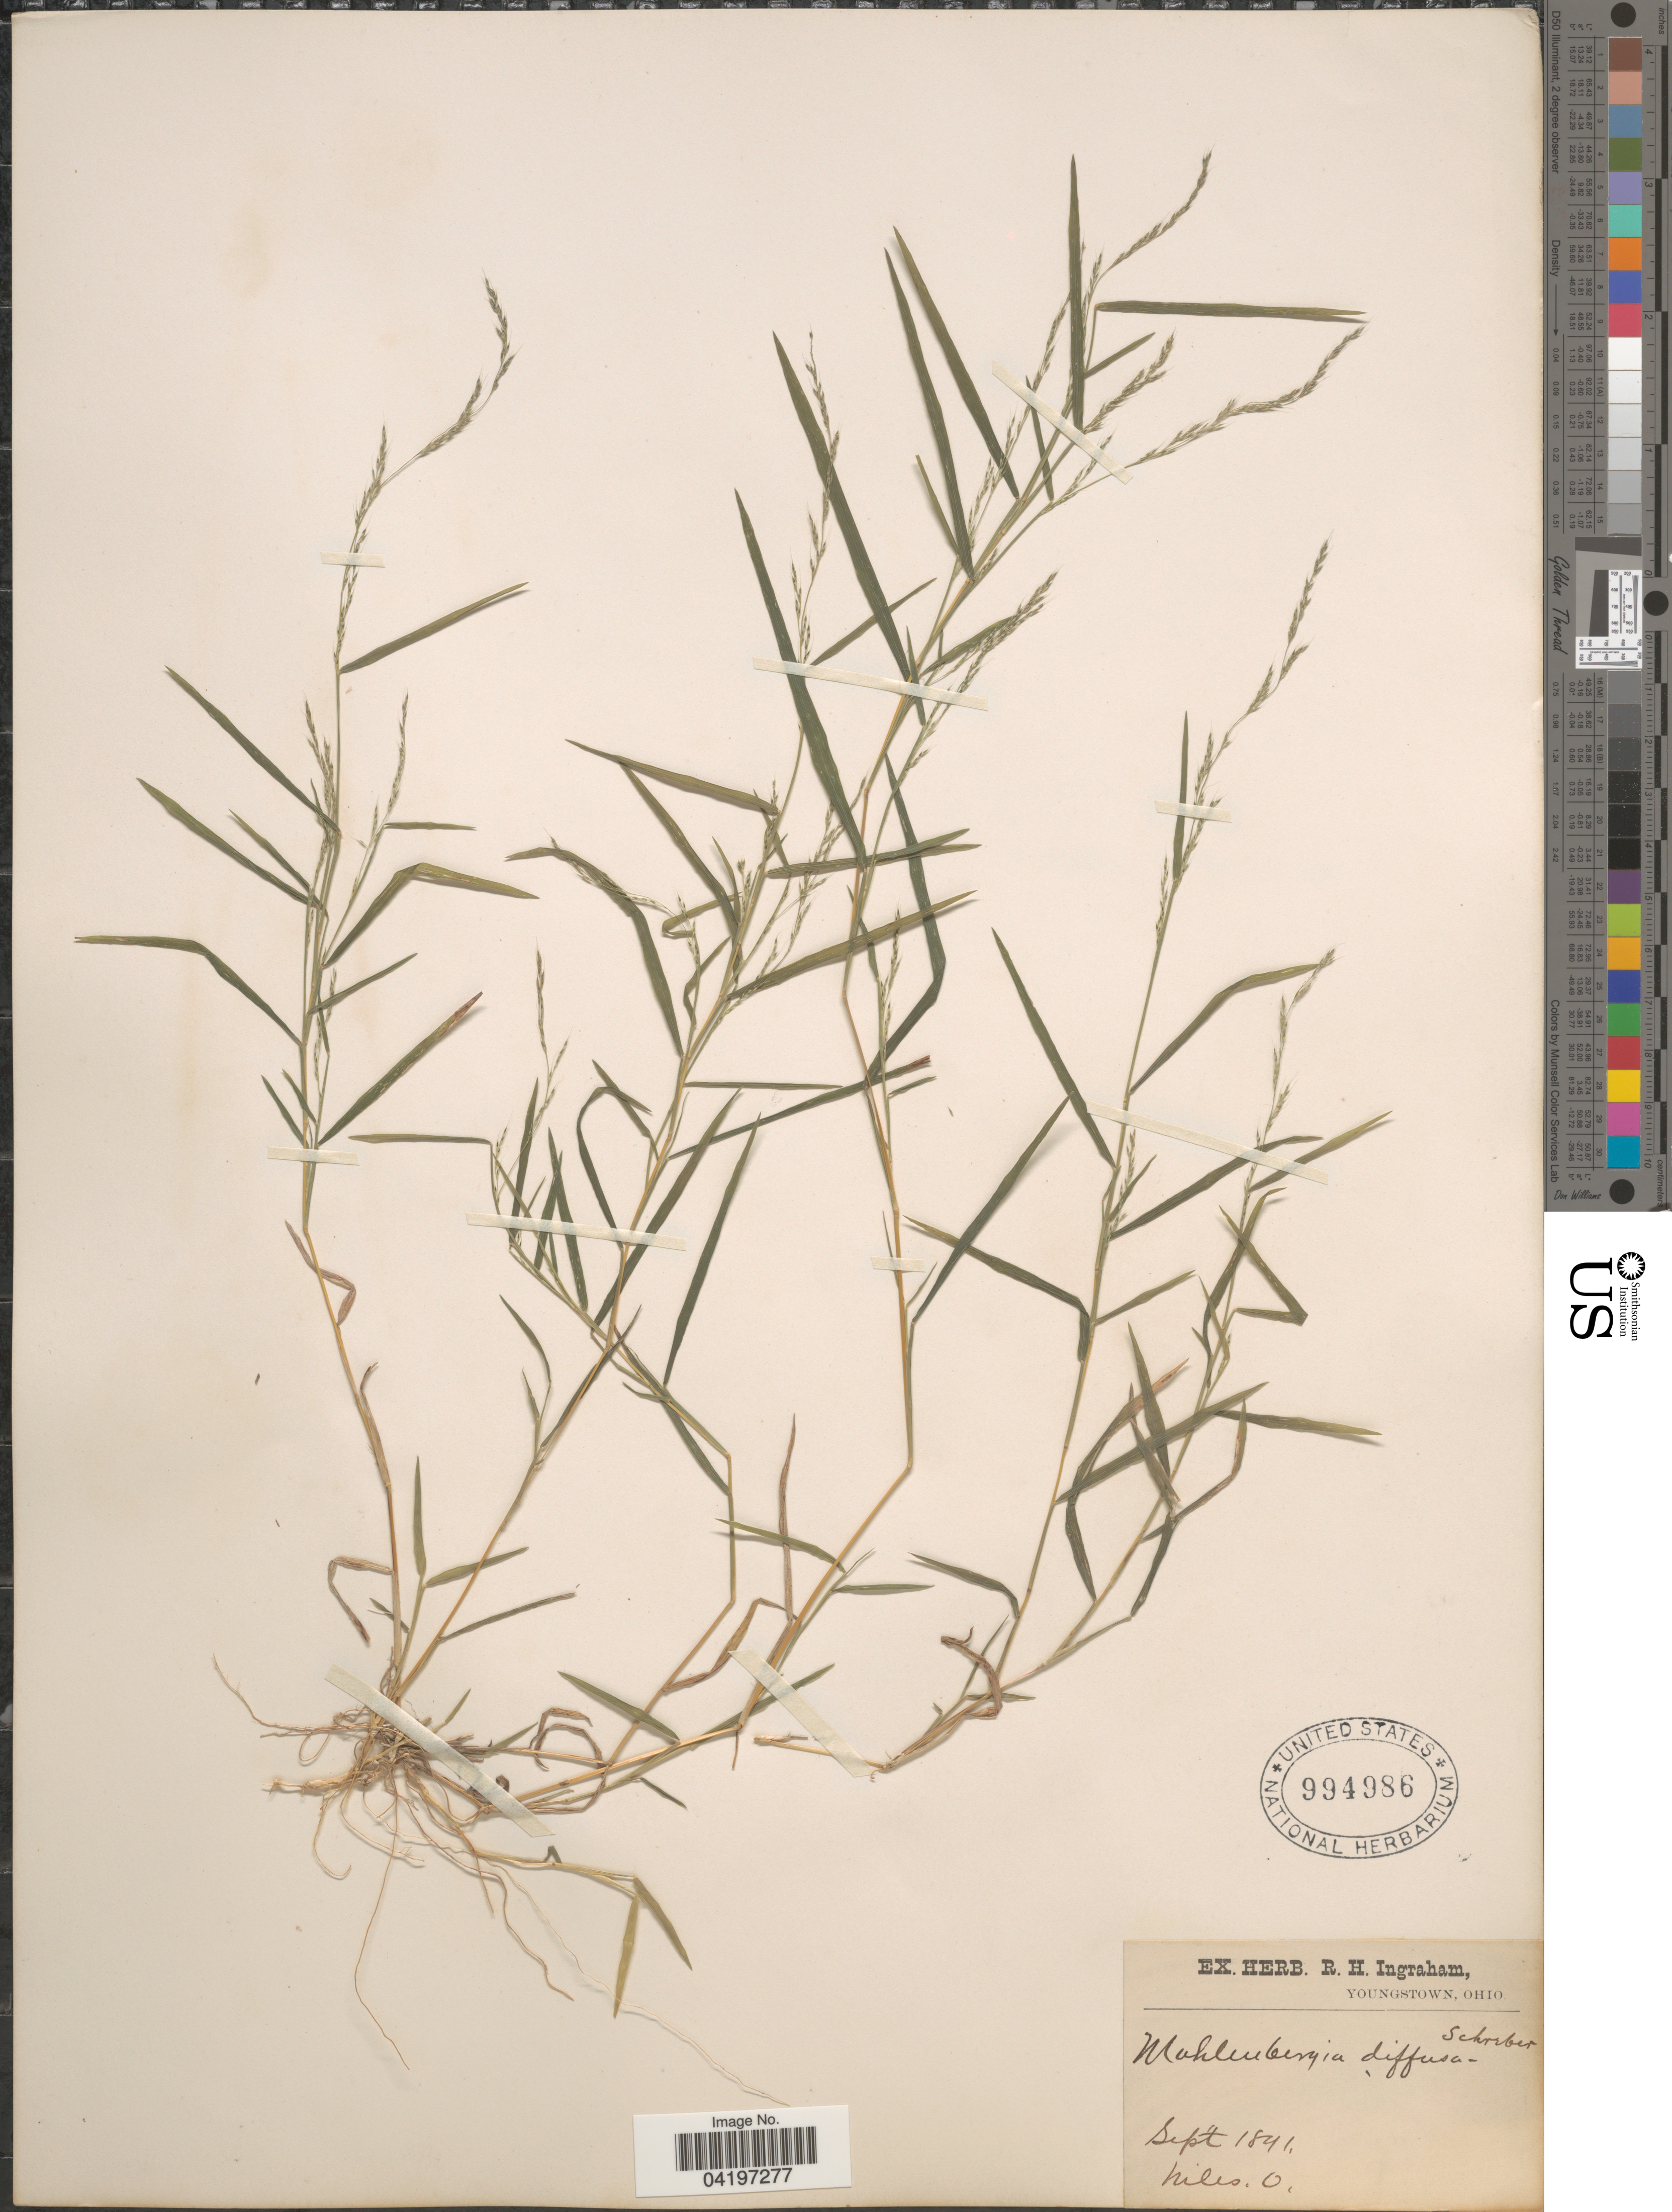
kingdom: Plantae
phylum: Tracheophyta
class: Liliopsida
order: Poales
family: Poaceae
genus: Muhlenbergia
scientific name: Muhlenbergia schreberi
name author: J.F. Gmel.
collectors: Ex herb. R. H. Ingraham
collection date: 1891-09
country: United States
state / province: Ohio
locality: Niles.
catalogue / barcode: US 994986